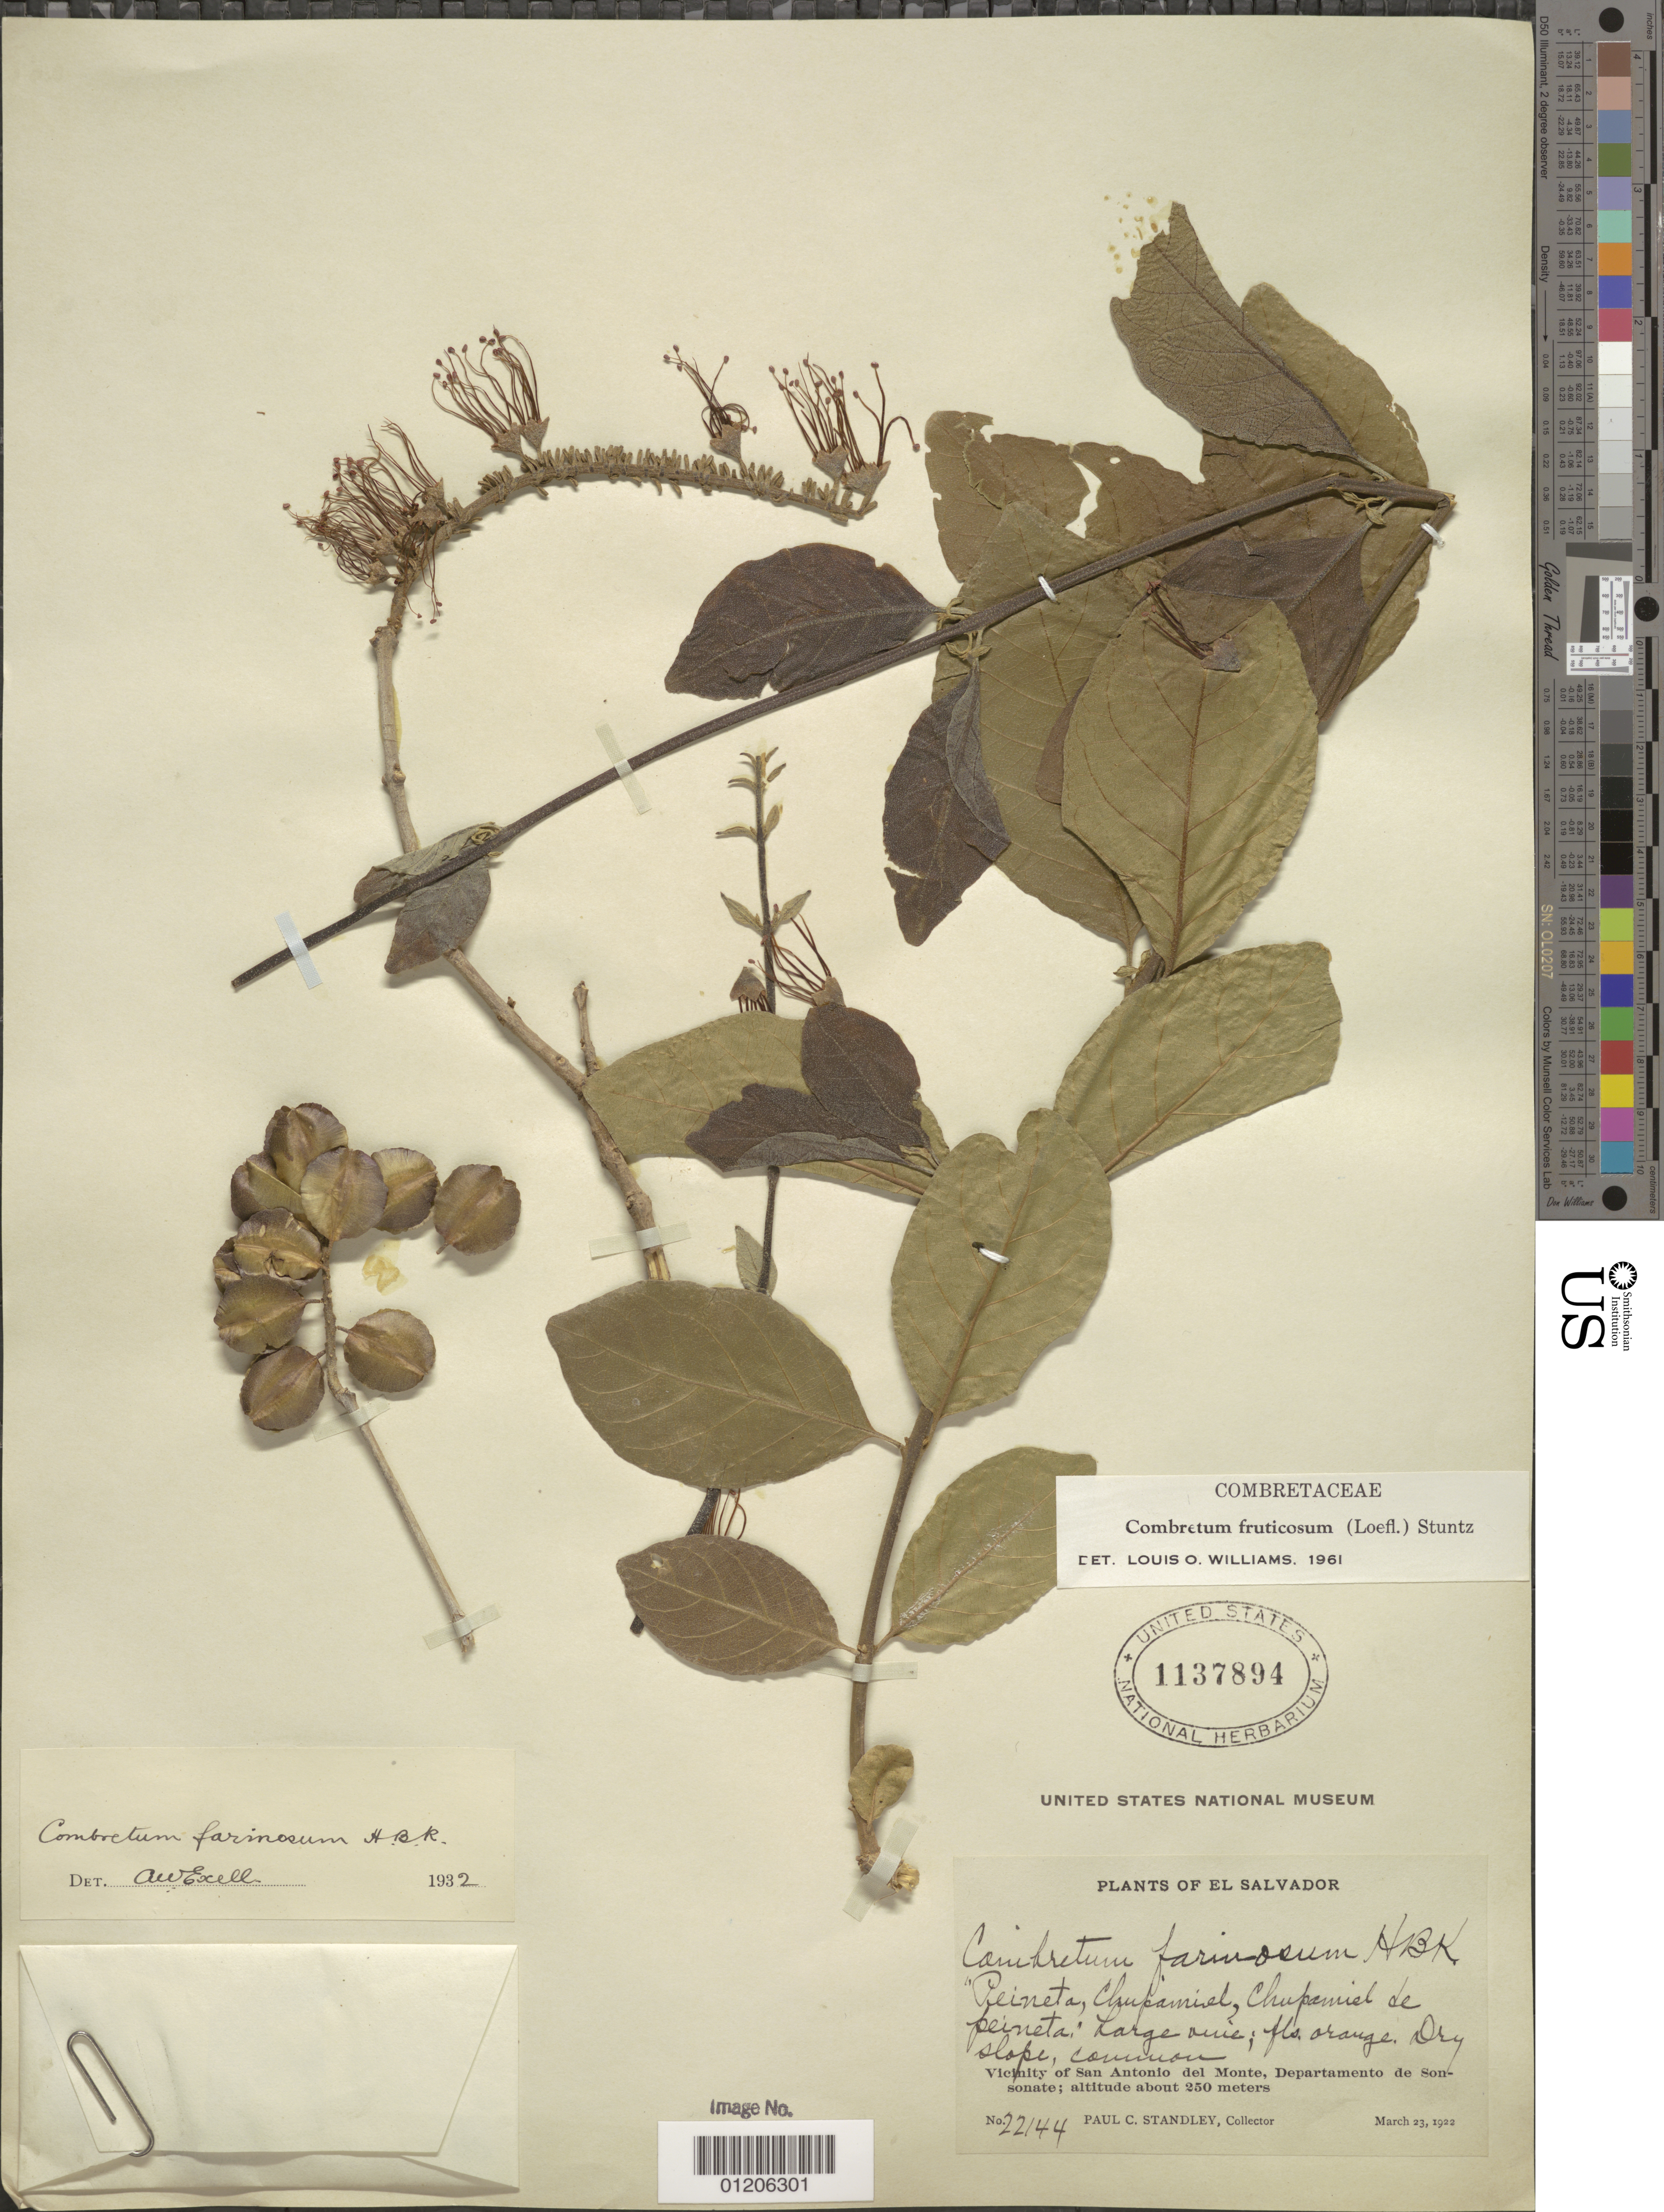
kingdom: Plantae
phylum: Tracheophyta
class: Magnoliopsida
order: Myrtales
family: Combretaceae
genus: Combretum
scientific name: Combretum fruticosum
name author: (Loefl.) Stuntz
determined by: Williams, Louis O.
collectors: P. C. Standley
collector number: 22144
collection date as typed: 23 Mar 1922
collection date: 1922-03-23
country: El Salvador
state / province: Sonsonate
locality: Vicinity of San Antonio del Monte.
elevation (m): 250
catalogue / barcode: US 1137894